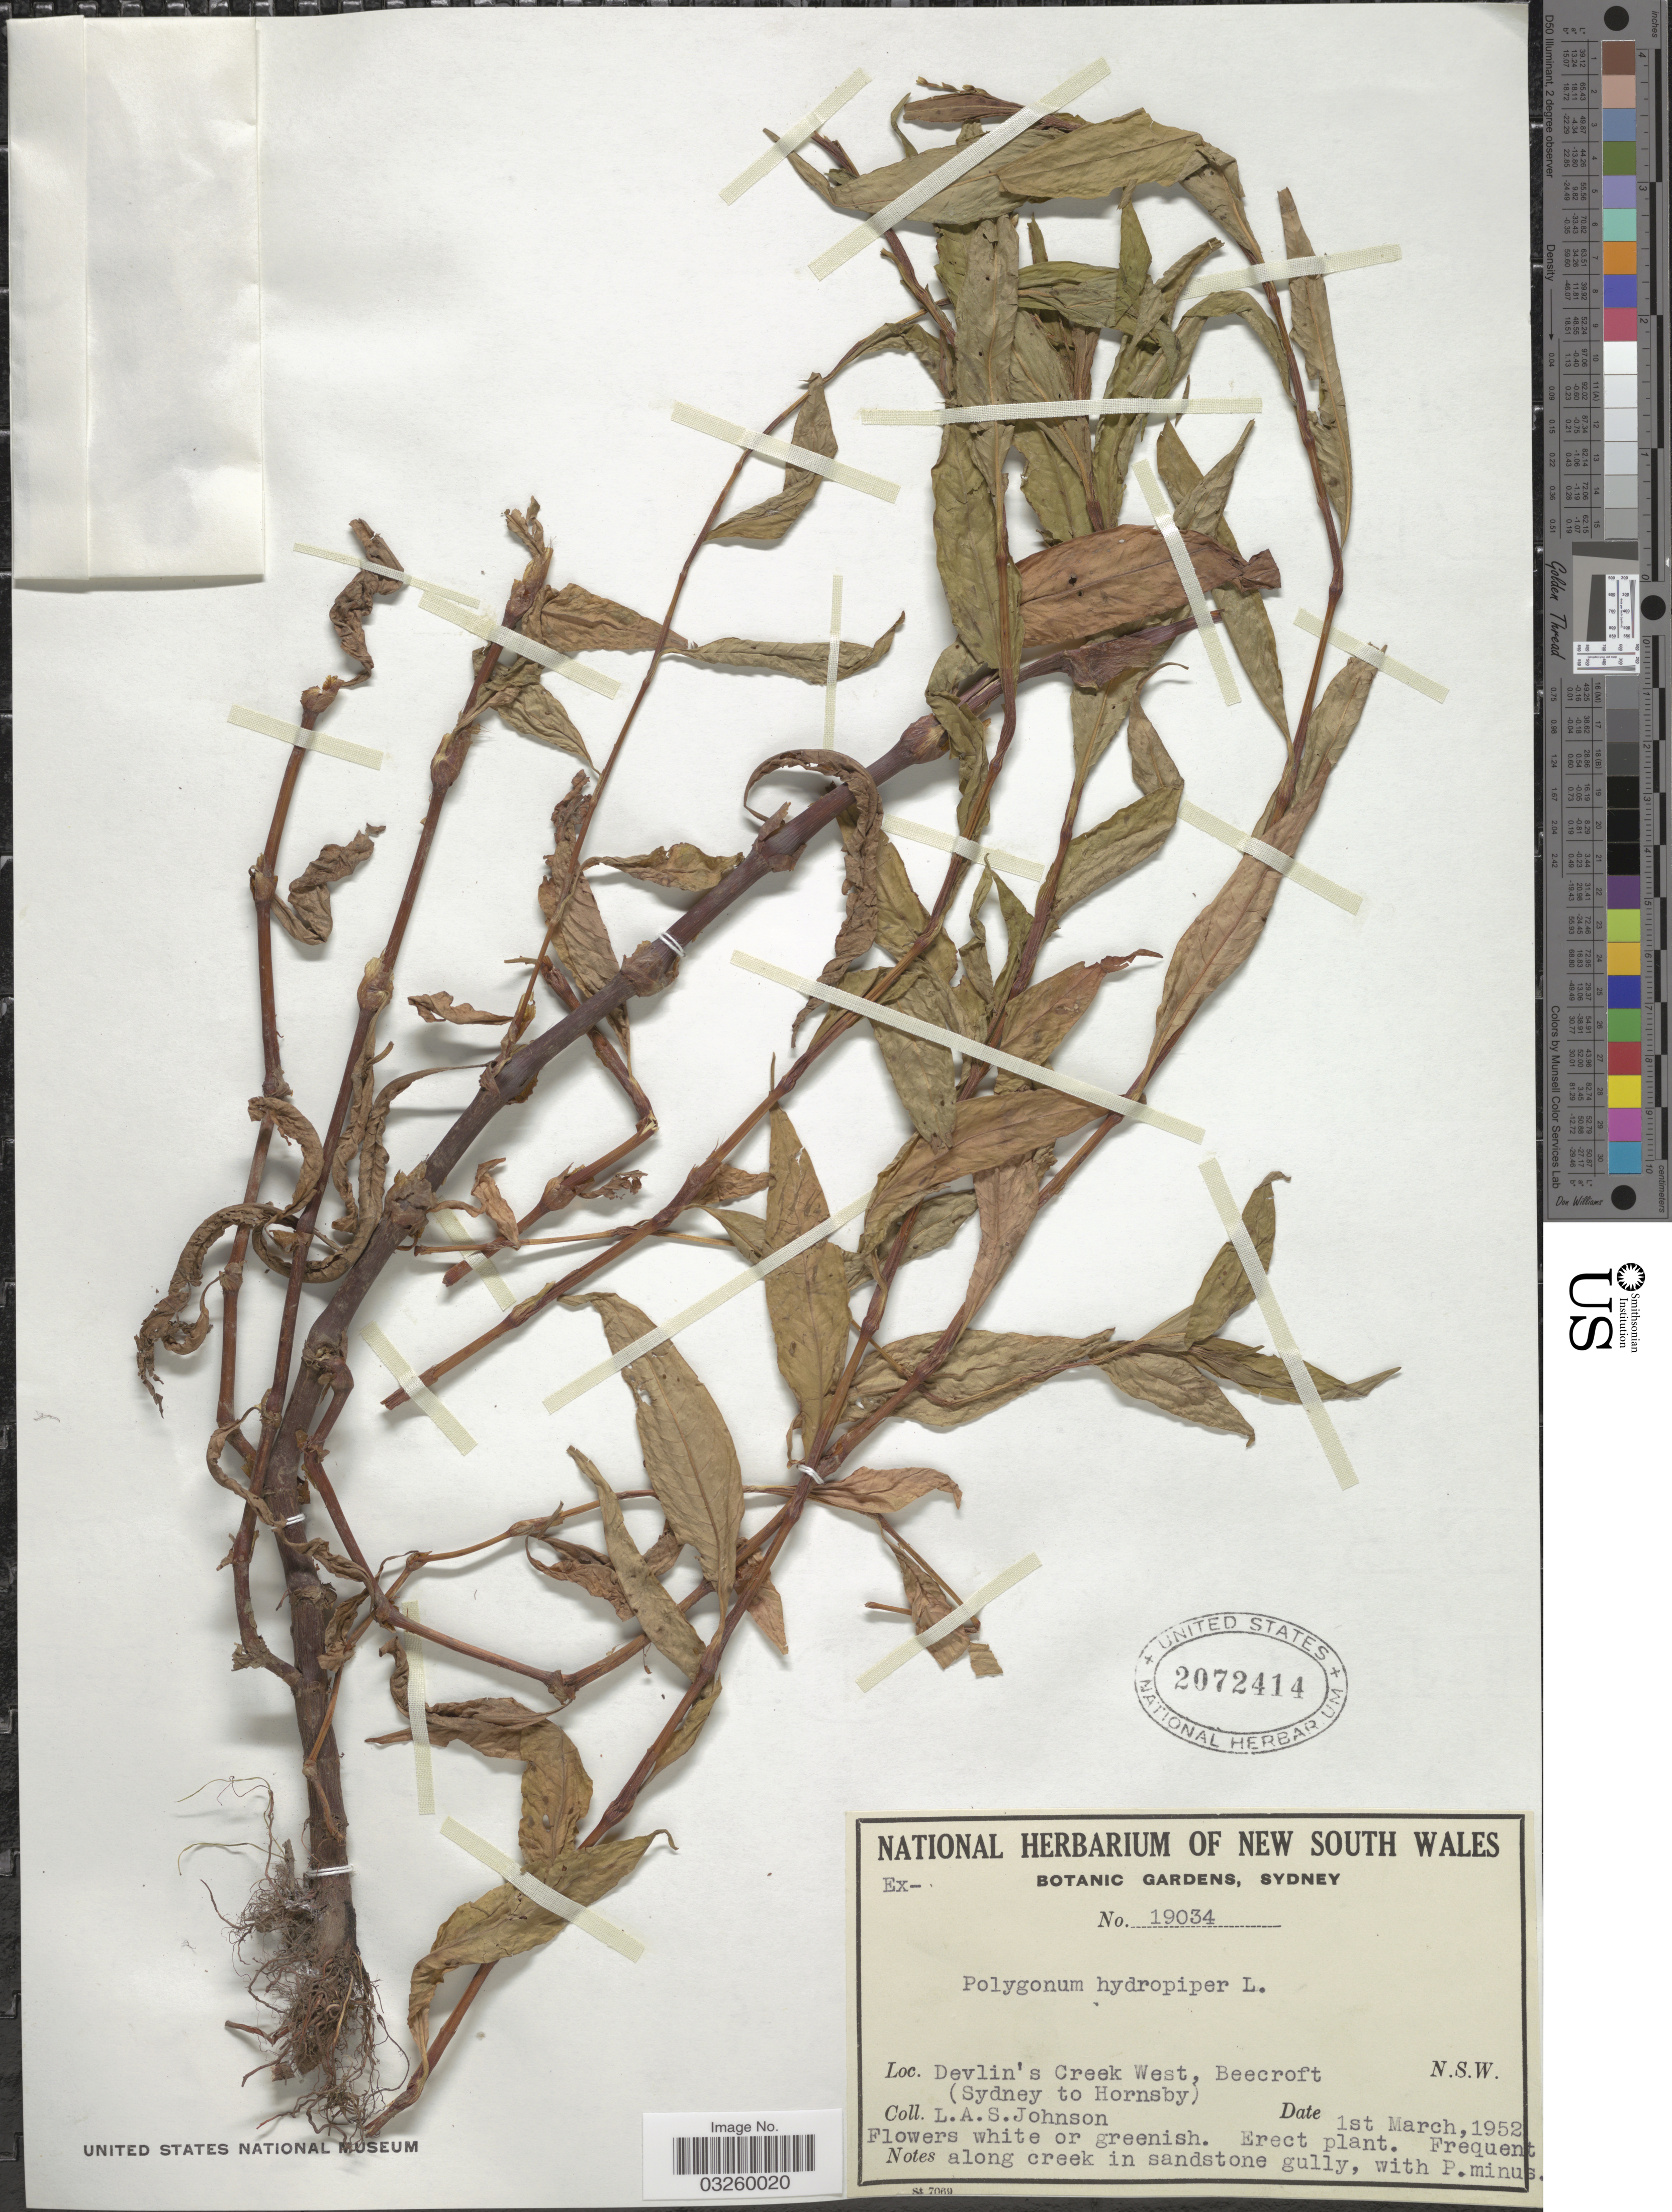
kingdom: Plantae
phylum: Tracheophyta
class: Magnoliopsida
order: Caryophyllales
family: Polygonaceae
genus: Polygonum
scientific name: Polygonum hydropiper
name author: L.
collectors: L. A. S. Johnson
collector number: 19034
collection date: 1952-03-01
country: Australia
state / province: New South Wales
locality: Devlin's Creek West, Beecroft (Sydney to Hornsby).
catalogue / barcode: US 2072414